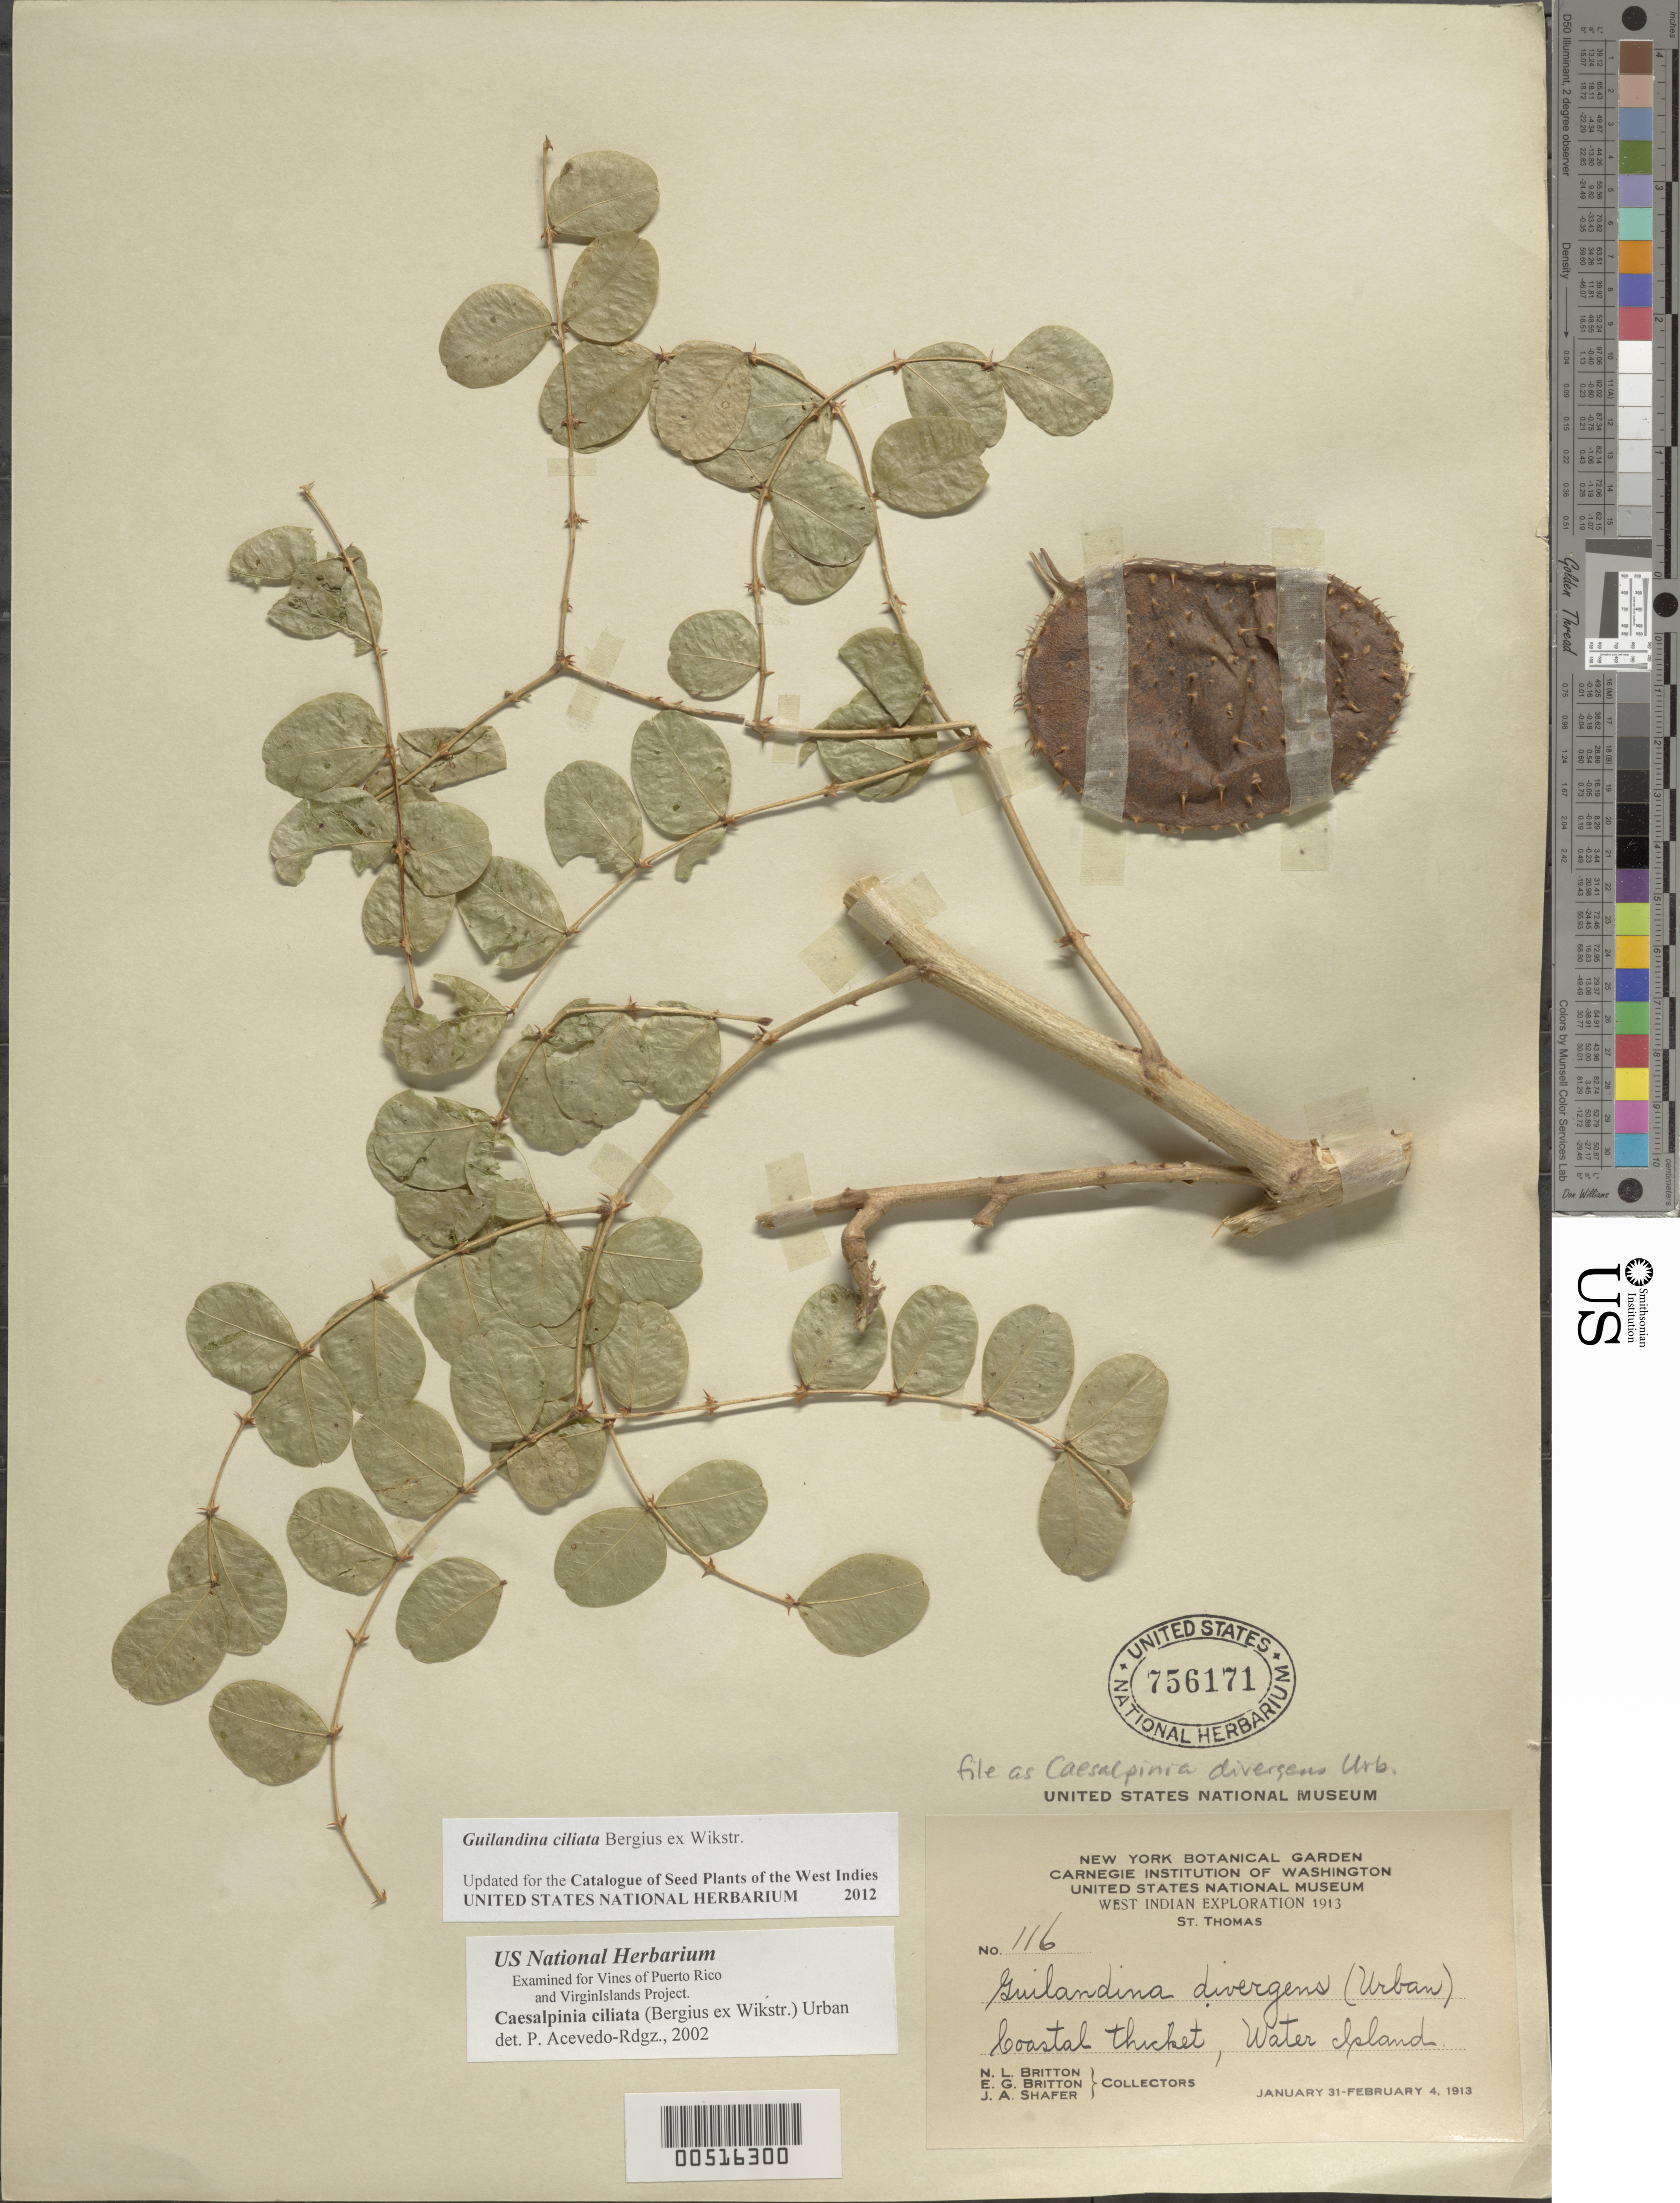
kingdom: Plantae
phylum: Tracheophyta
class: Magnoliopsida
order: Fabales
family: Fabaceae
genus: Guilandina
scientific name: Guilandina ciliata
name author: Bergius ex Wikstr.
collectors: N. Britton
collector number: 116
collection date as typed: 31 Jan 1913 to 03 Apr 1913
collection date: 1913-01-31/1913-04-03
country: U.S. Virgin Islands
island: Water Island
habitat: coastal thicket.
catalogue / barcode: US 756171